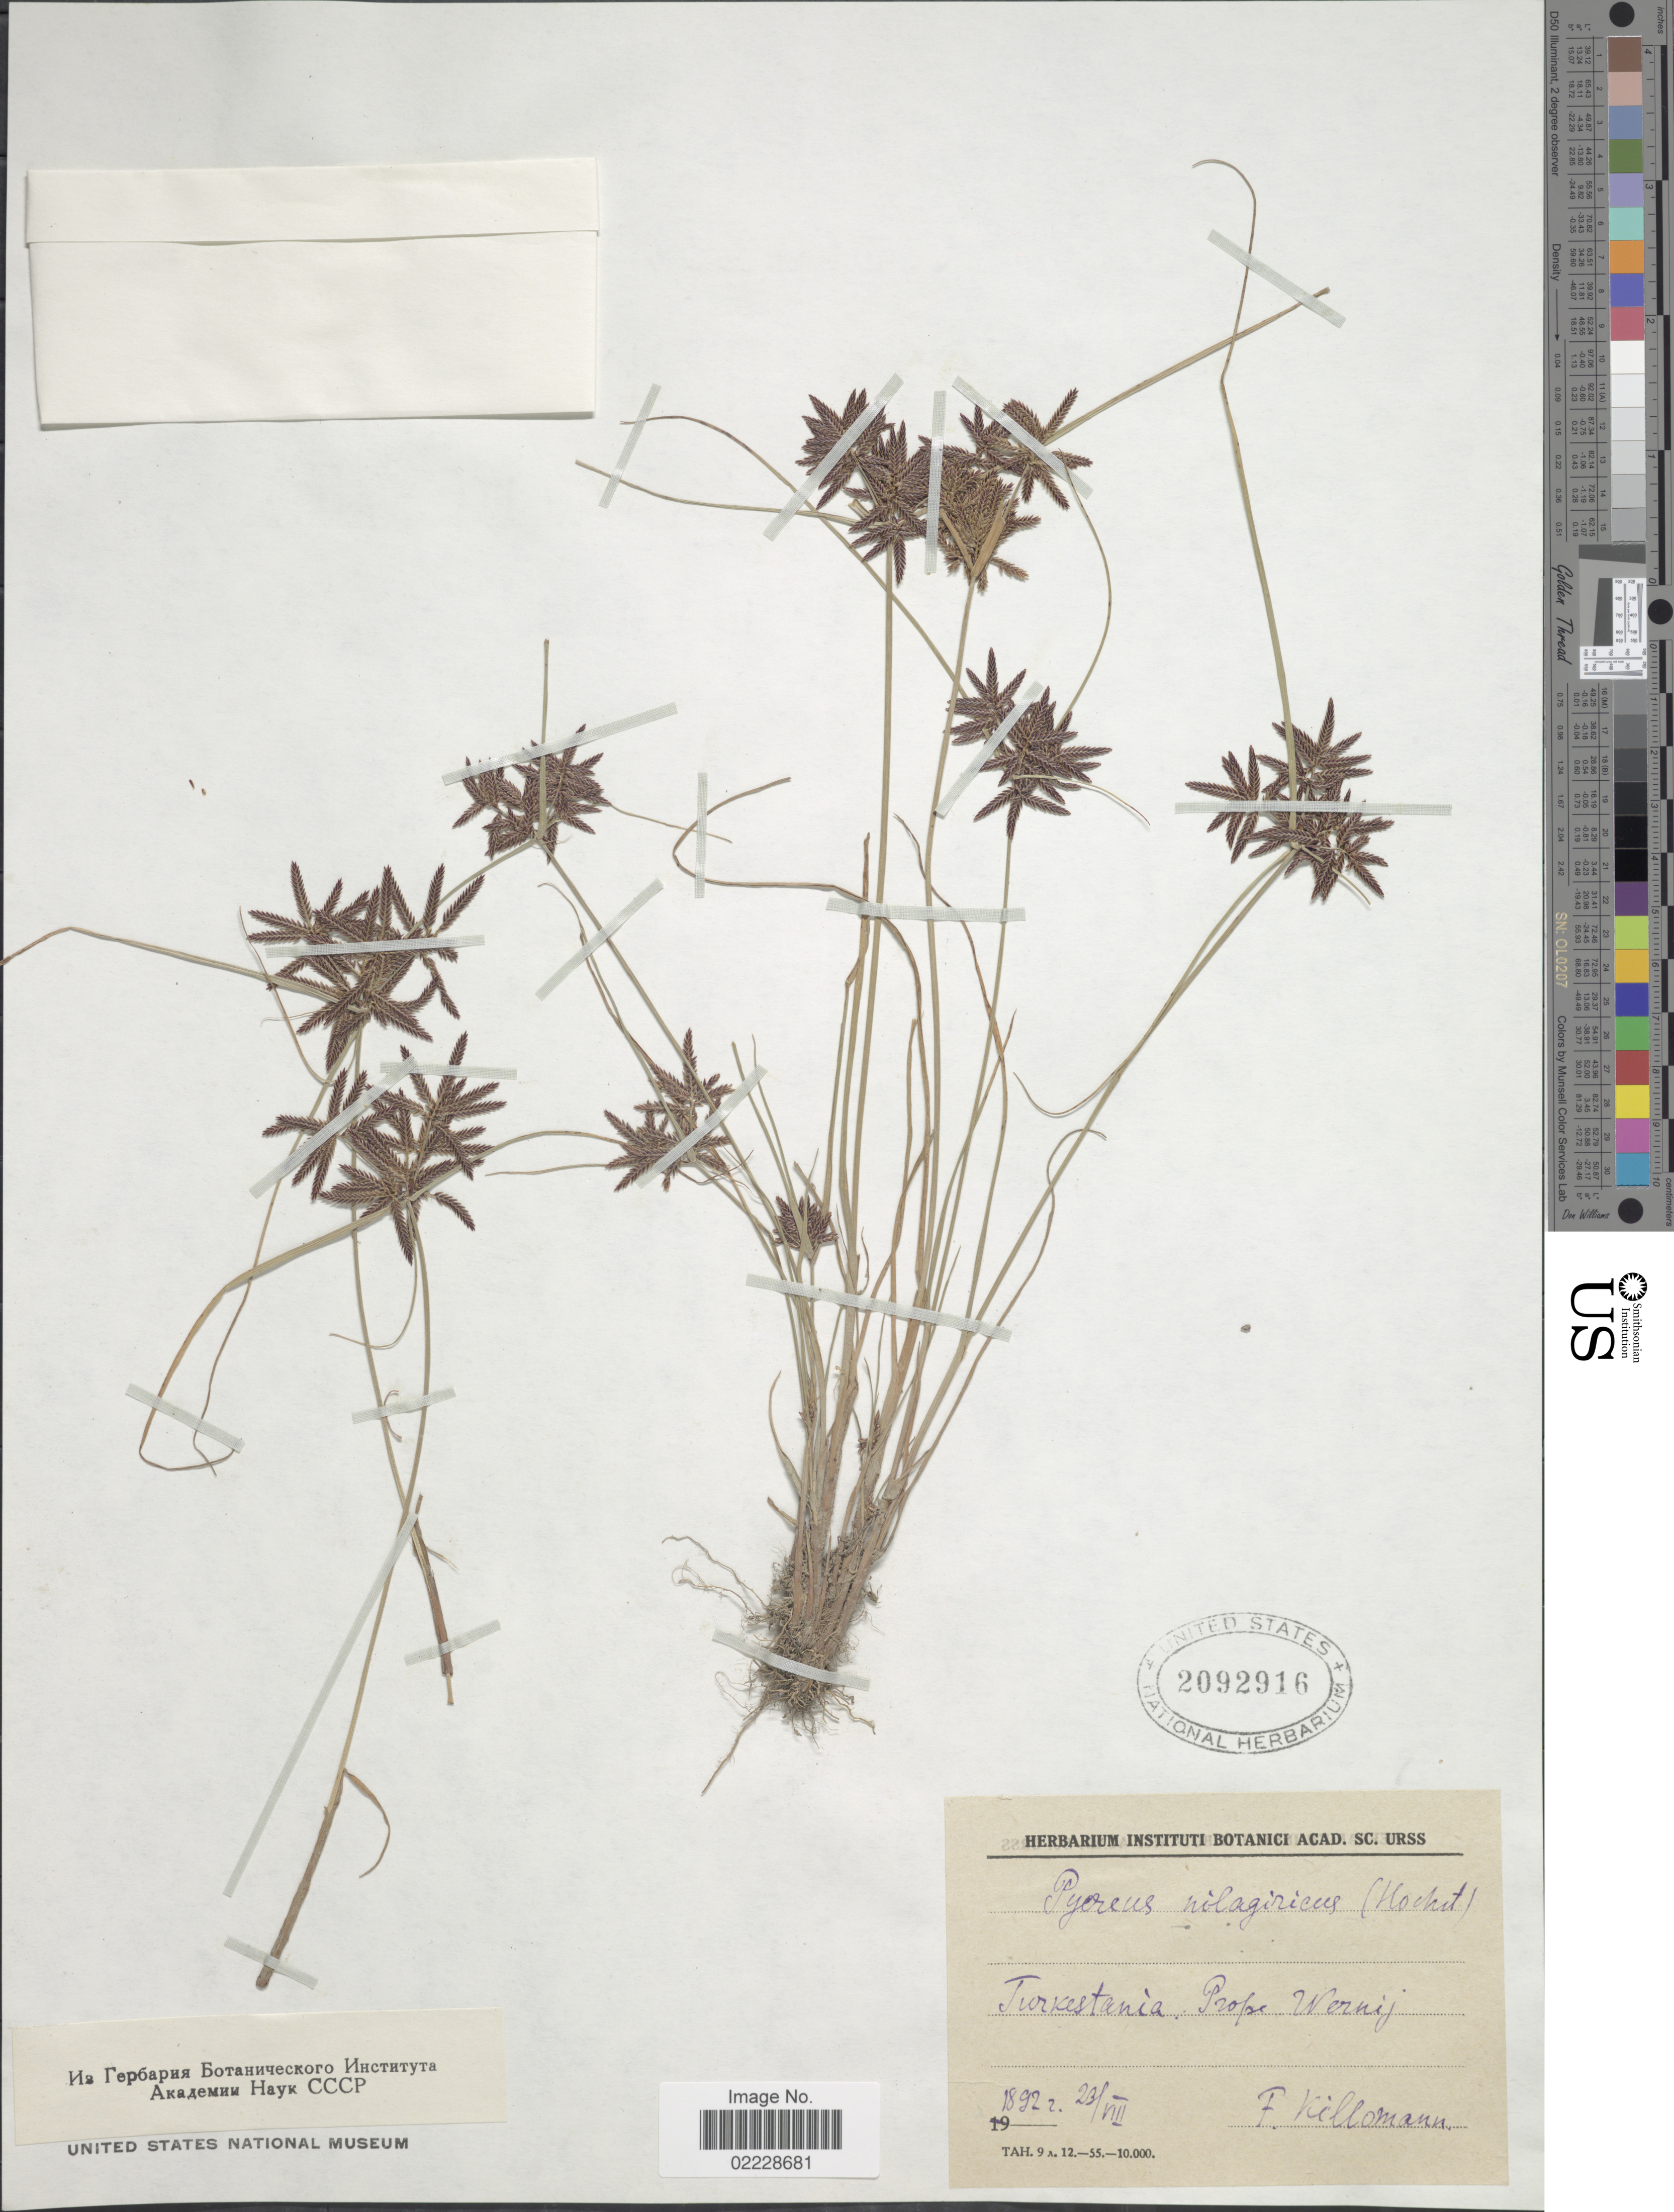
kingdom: Plantae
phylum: Tracheophyta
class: Liliopsida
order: Poales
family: Cyperaceae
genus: Cyperus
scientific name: Cyperus flavidus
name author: Retz.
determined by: Strong, Mark T., (BOT), Smithsonian Institution - National Museum of Natural History (UNITED STATES)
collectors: F. Killomann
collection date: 1892-08-23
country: Turkey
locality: Turkestania. Prope Wernij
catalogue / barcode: US 2092916